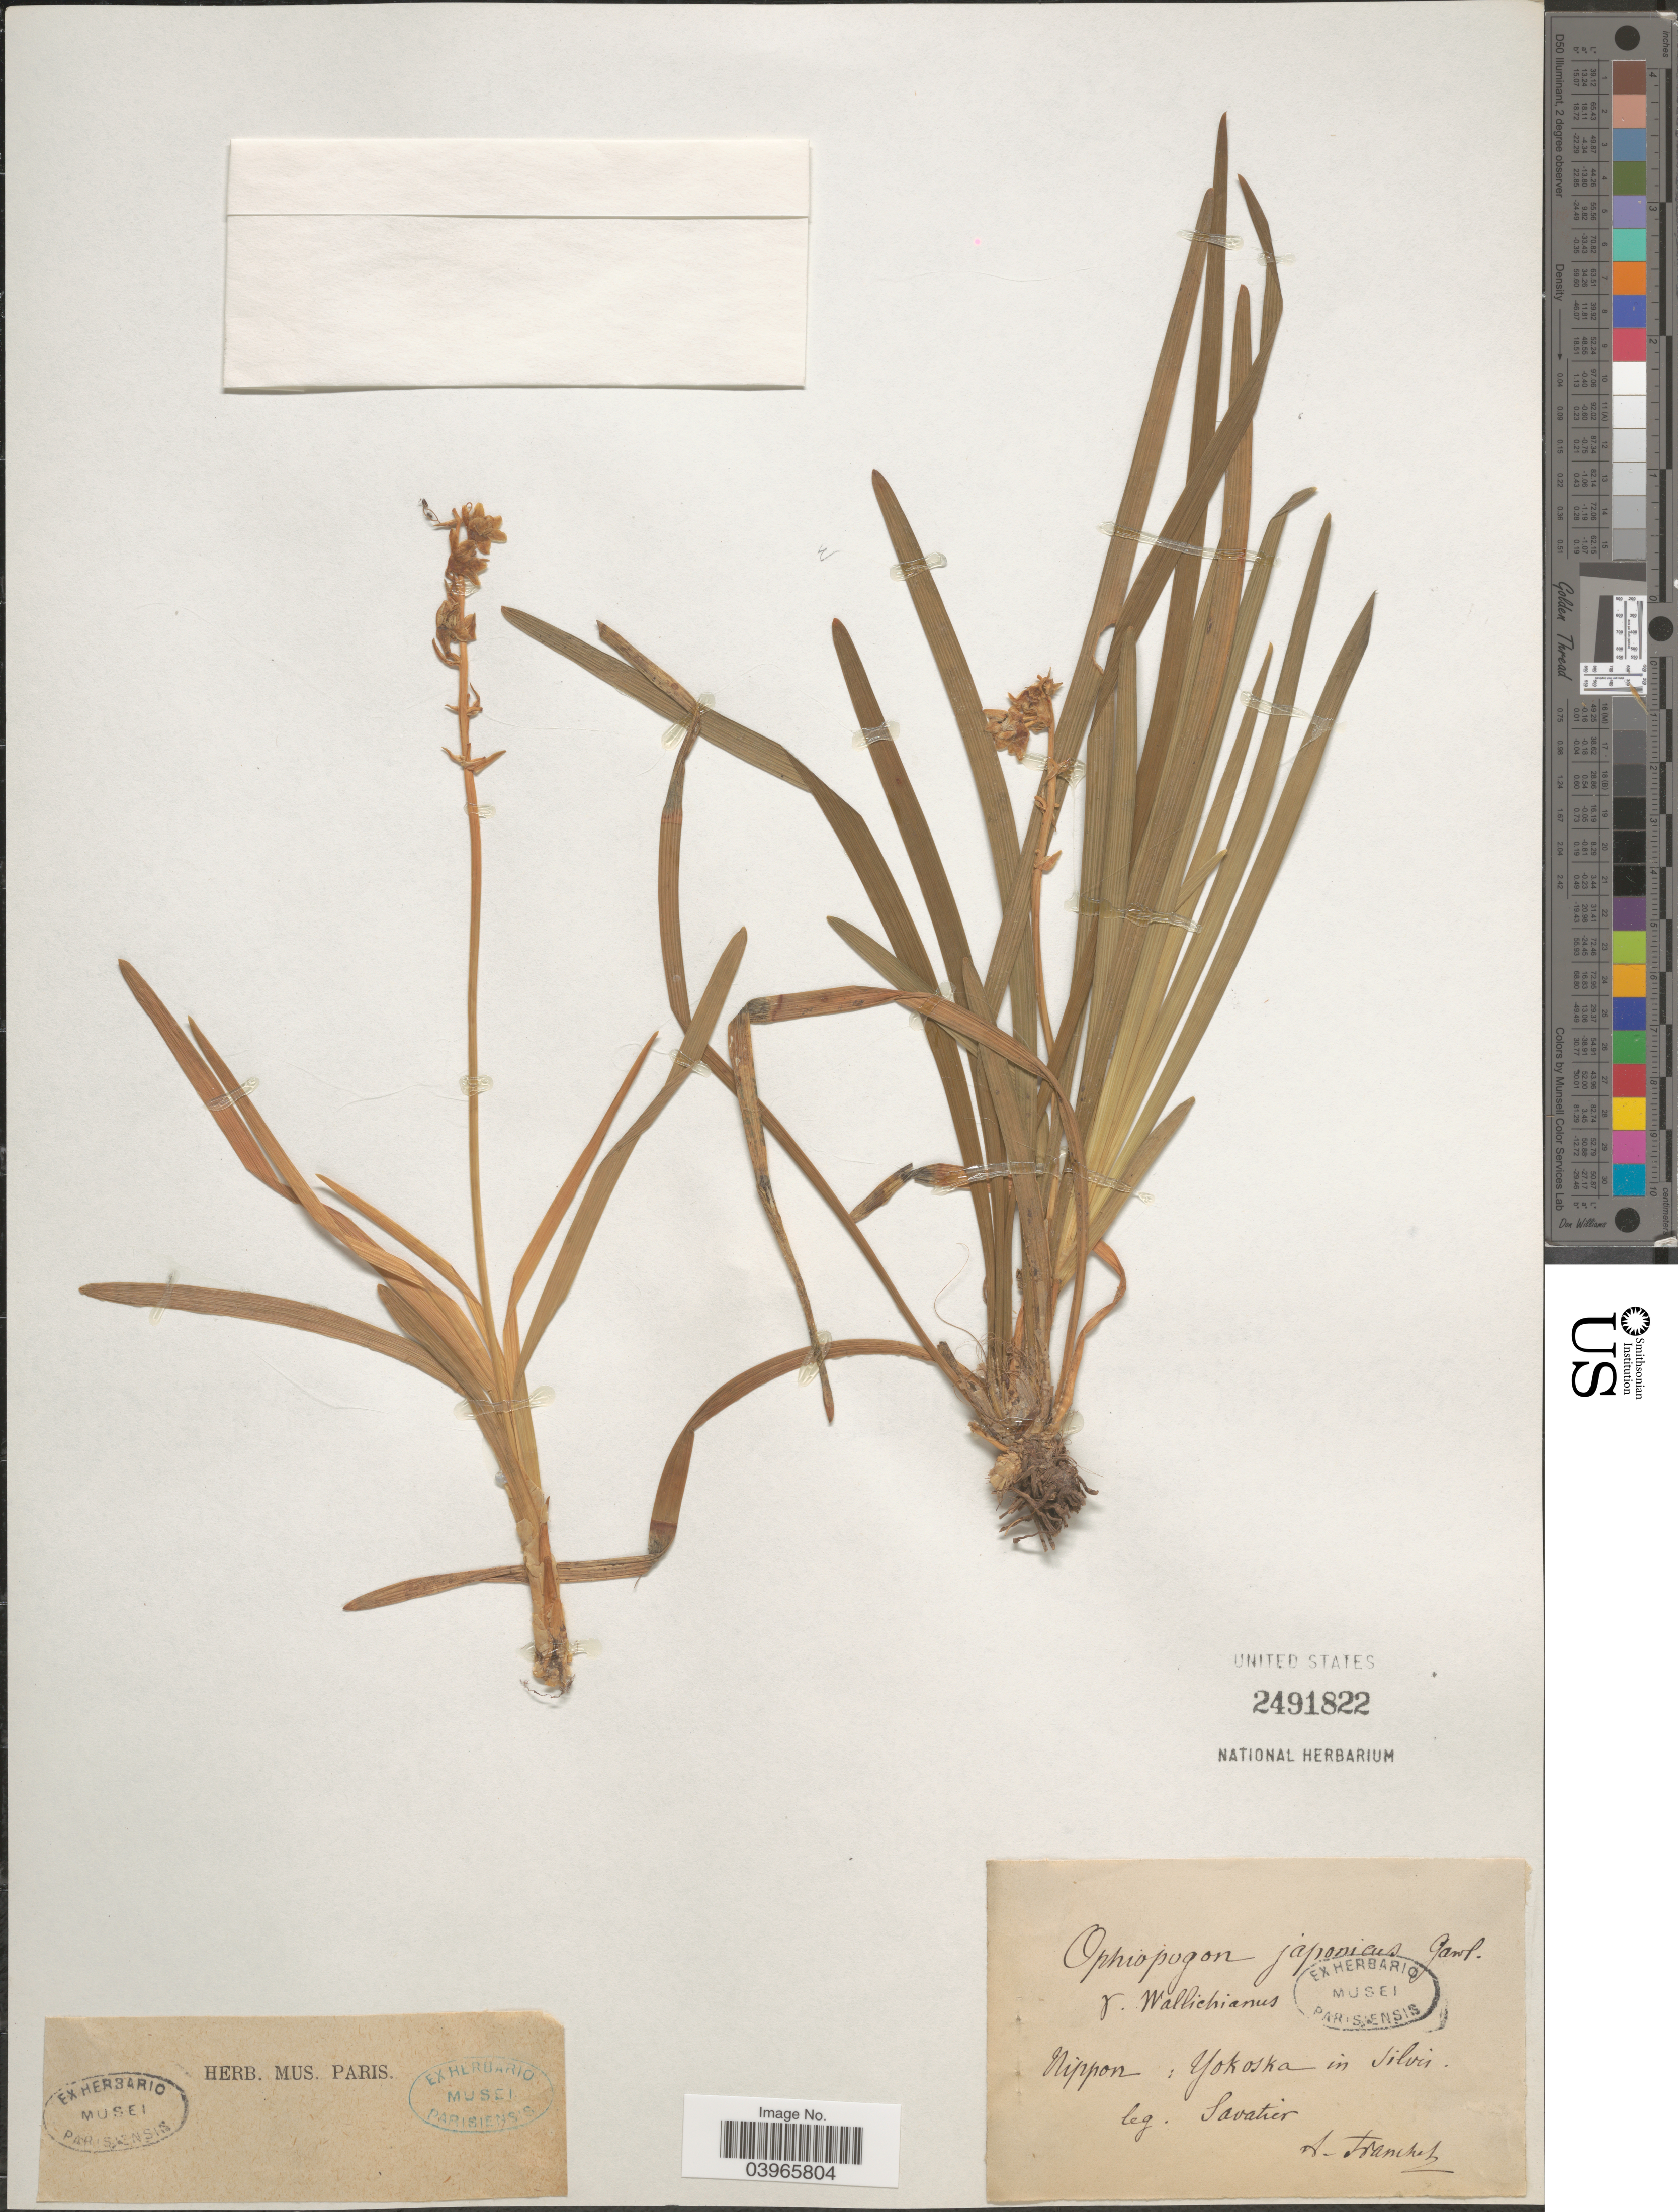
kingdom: Plantae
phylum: Tracheophyta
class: Liliopsida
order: Asparagales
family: Asparagaceae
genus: Ophiopogon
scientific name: Ophiopogon japonicus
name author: (L. f.) Ker Gawl.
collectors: Savatier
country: Japan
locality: Nippon: Yokoska in silvis.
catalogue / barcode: US 2491822